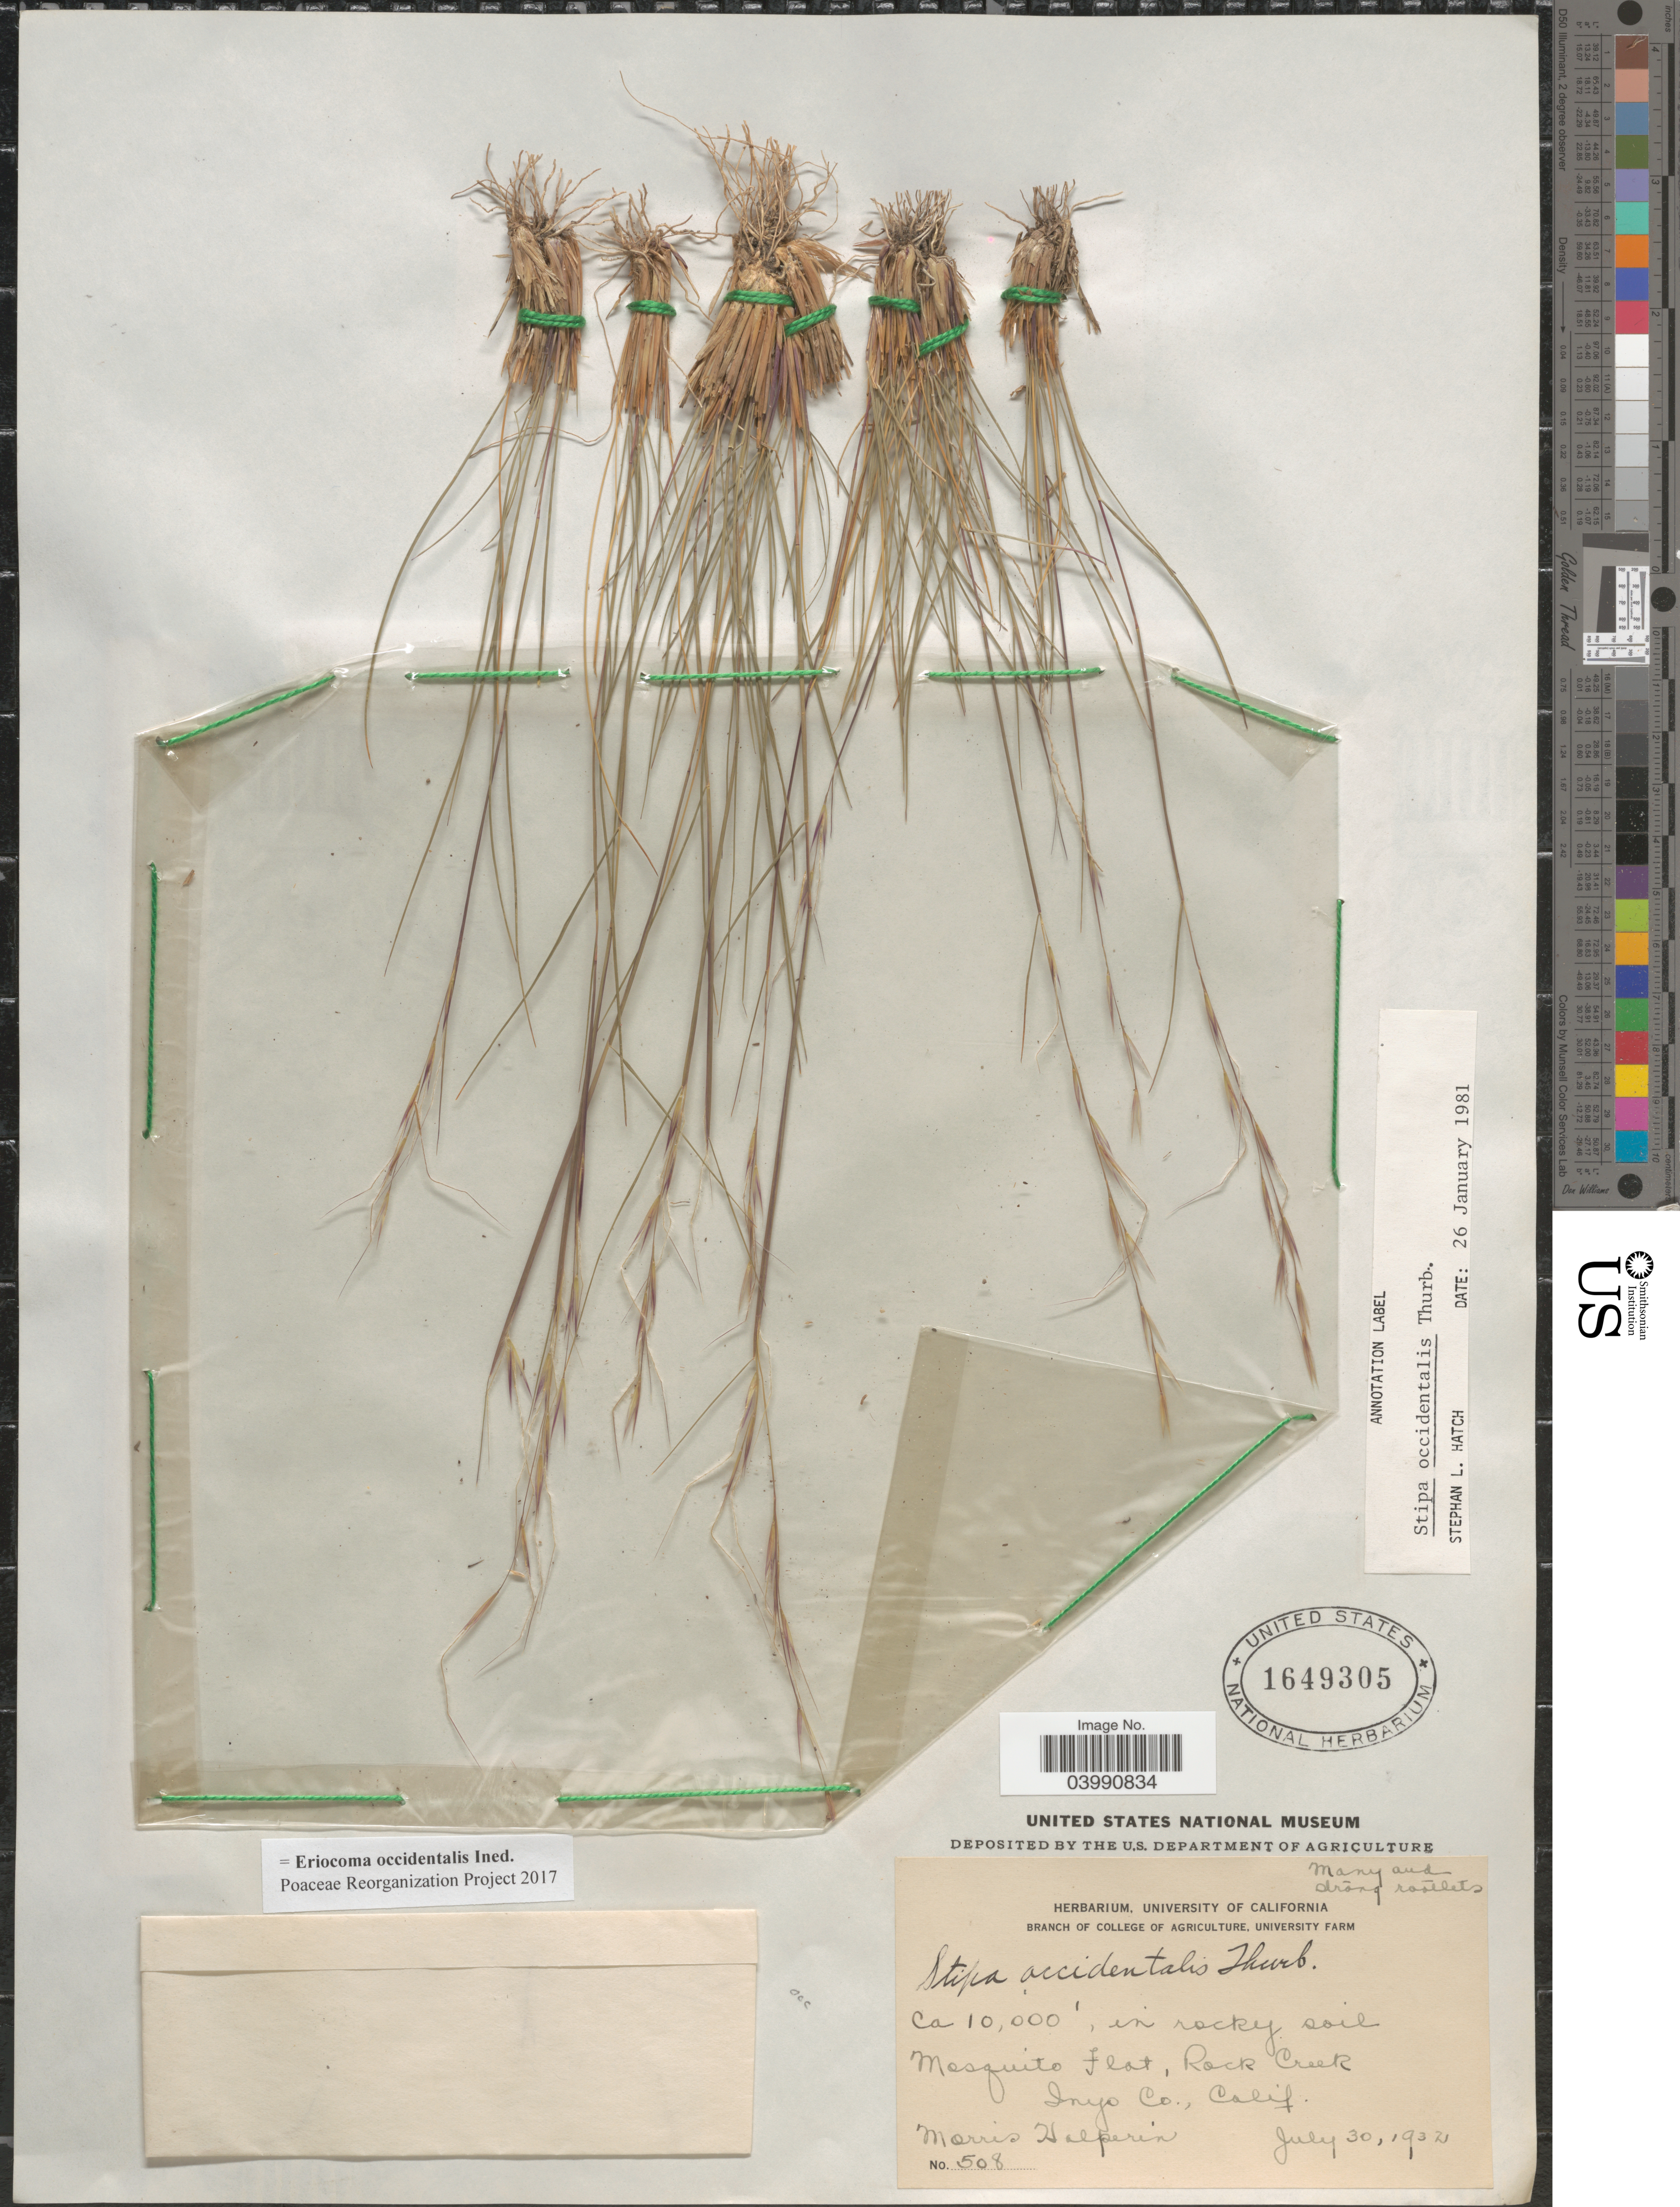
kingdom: Plantae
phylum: Tracheophyta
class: Liliopsida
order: Poales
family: Poaceae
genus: Eriocoma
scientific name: Eriocoma occidentalis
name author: (Thurb. ex S. Watson) Romasch.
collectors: M. Halperin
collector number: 508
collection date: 1932-07-30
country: United States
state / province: California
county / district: Inyo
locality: Mosquito Flat, Rock Creek Inyo Co.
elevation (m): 3048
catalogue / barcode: US 1649305